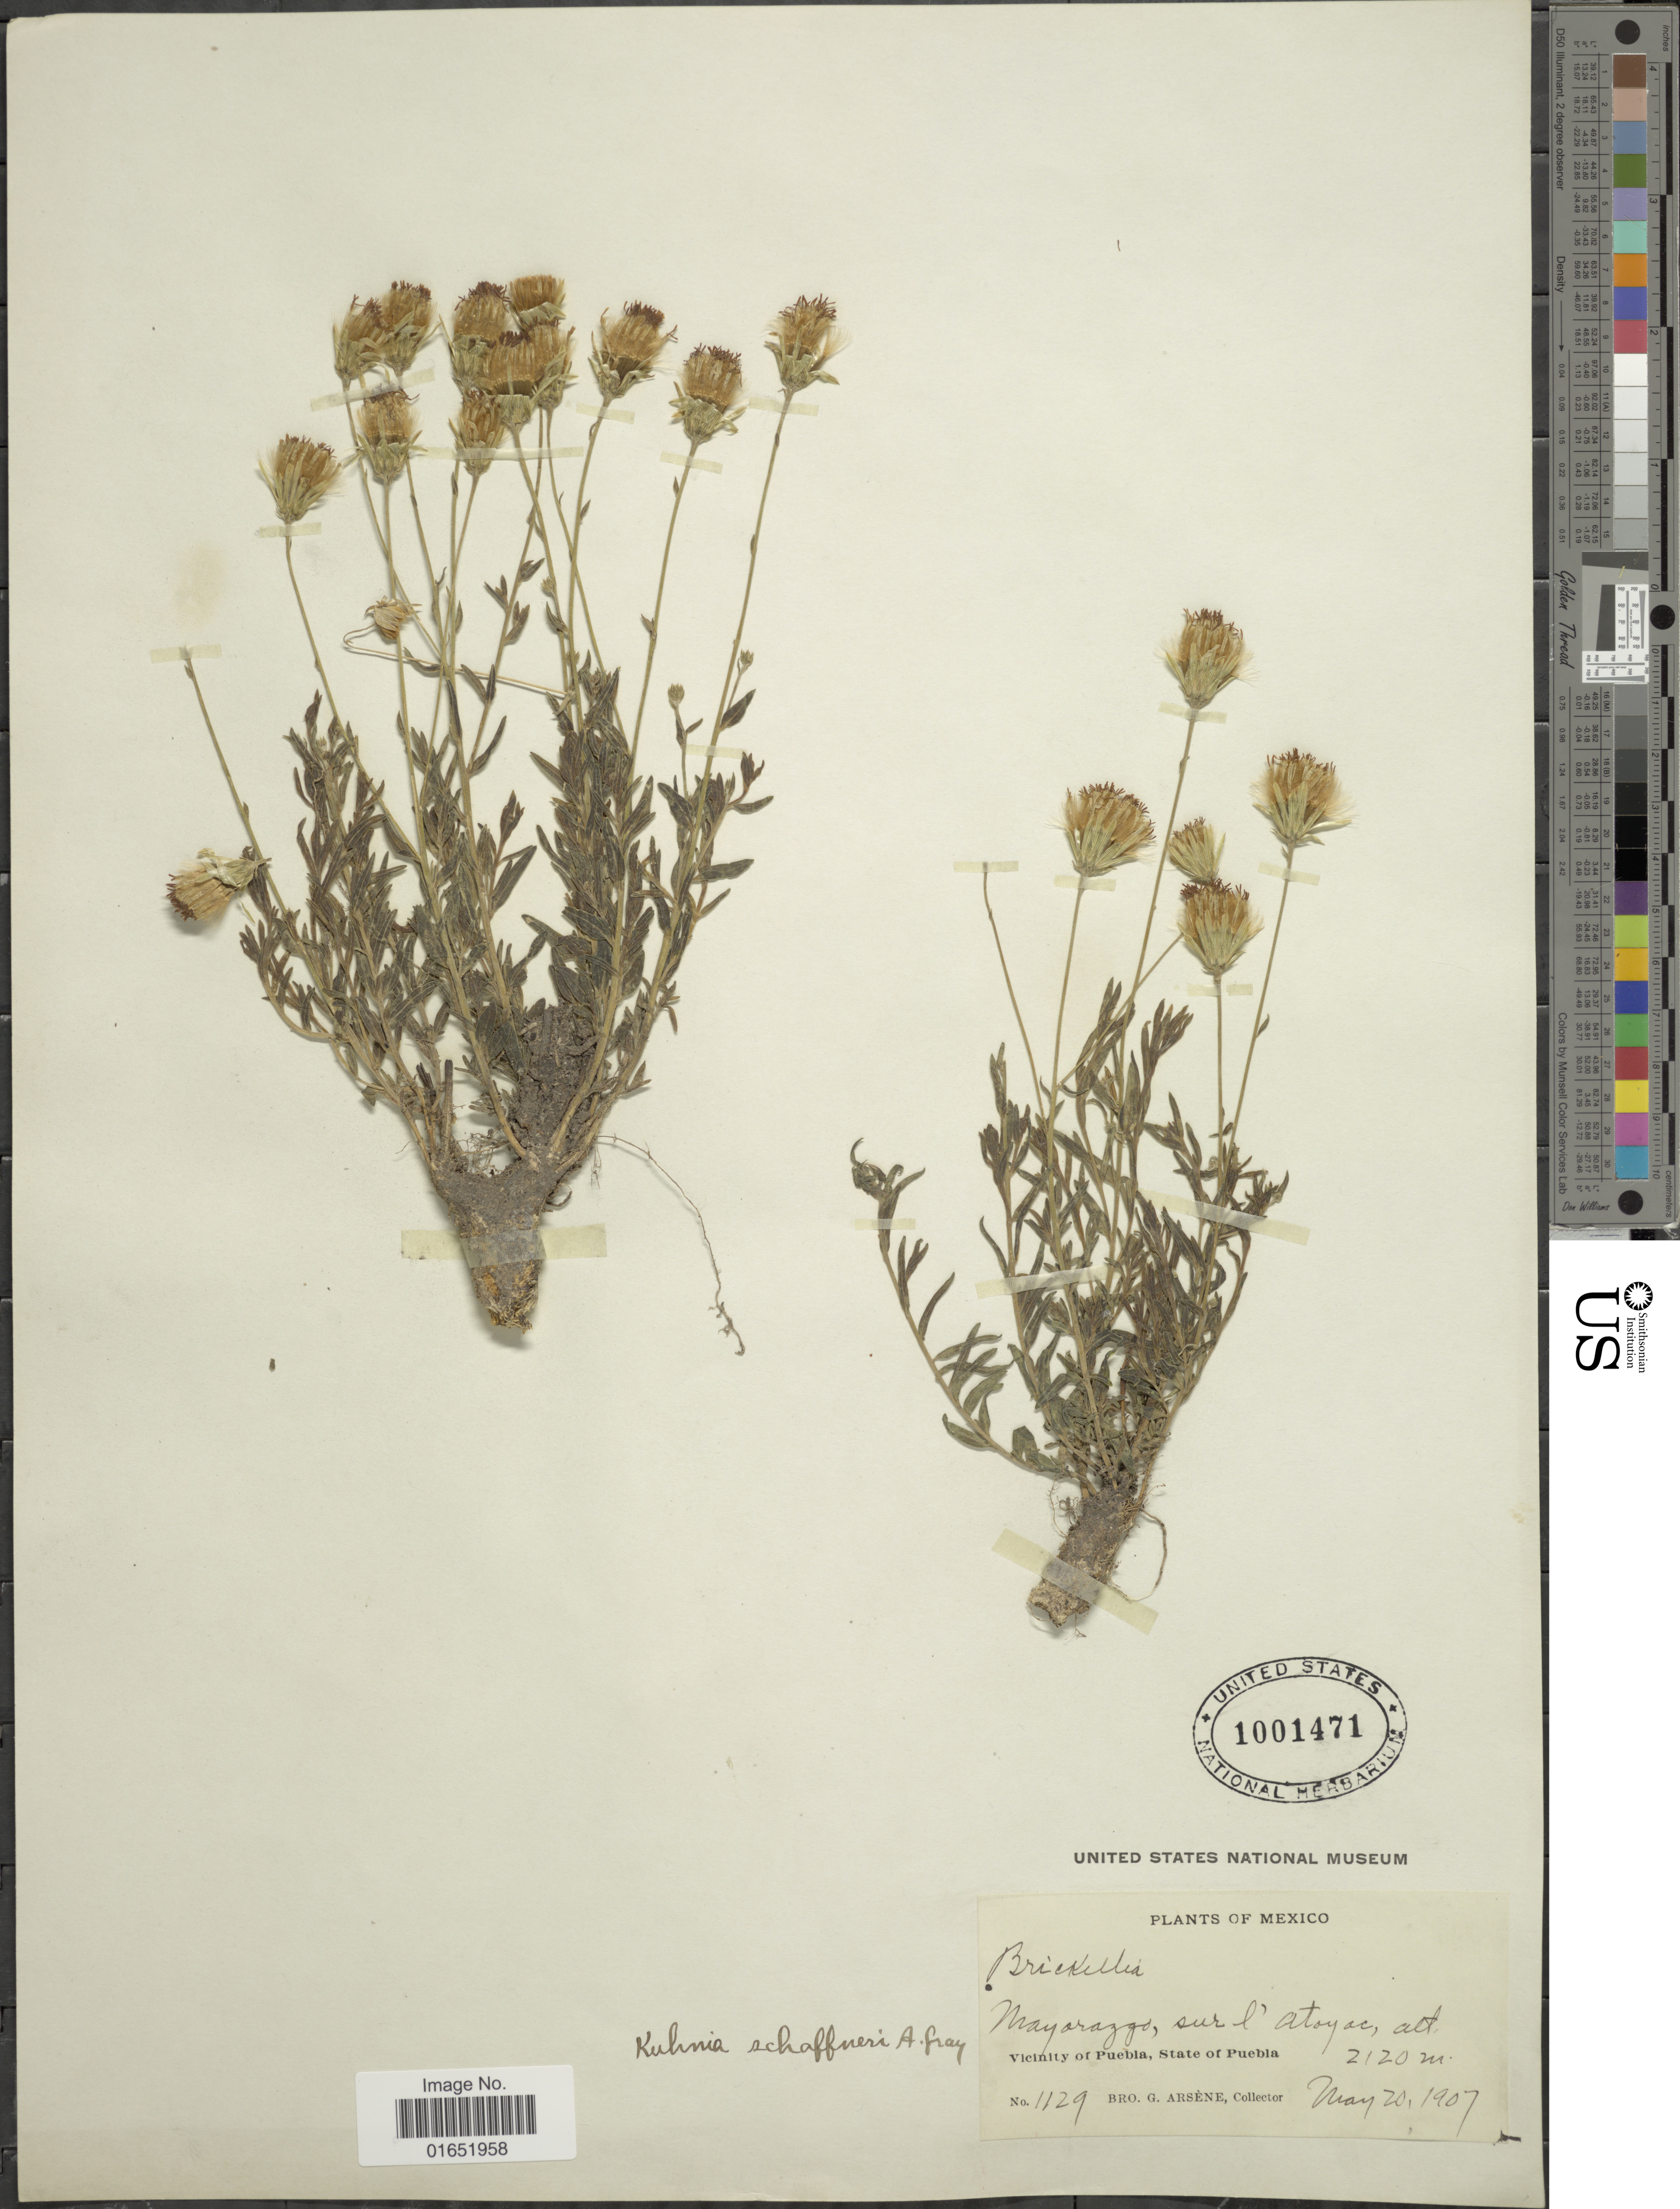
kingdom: Plantae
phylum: Tracheophyta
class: Magnoliopsida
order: Asterales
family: Asteraceae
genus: Brickellia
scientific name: Brickellia microphylla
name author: (Nutt.) A. Gray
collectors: Bro. G. Arsène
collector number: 1129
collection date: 1907-05-20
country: Mexico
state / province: Puebla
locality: Mayorazzo, sur l'Atoyac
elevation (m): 2120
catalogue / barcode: US 1001471